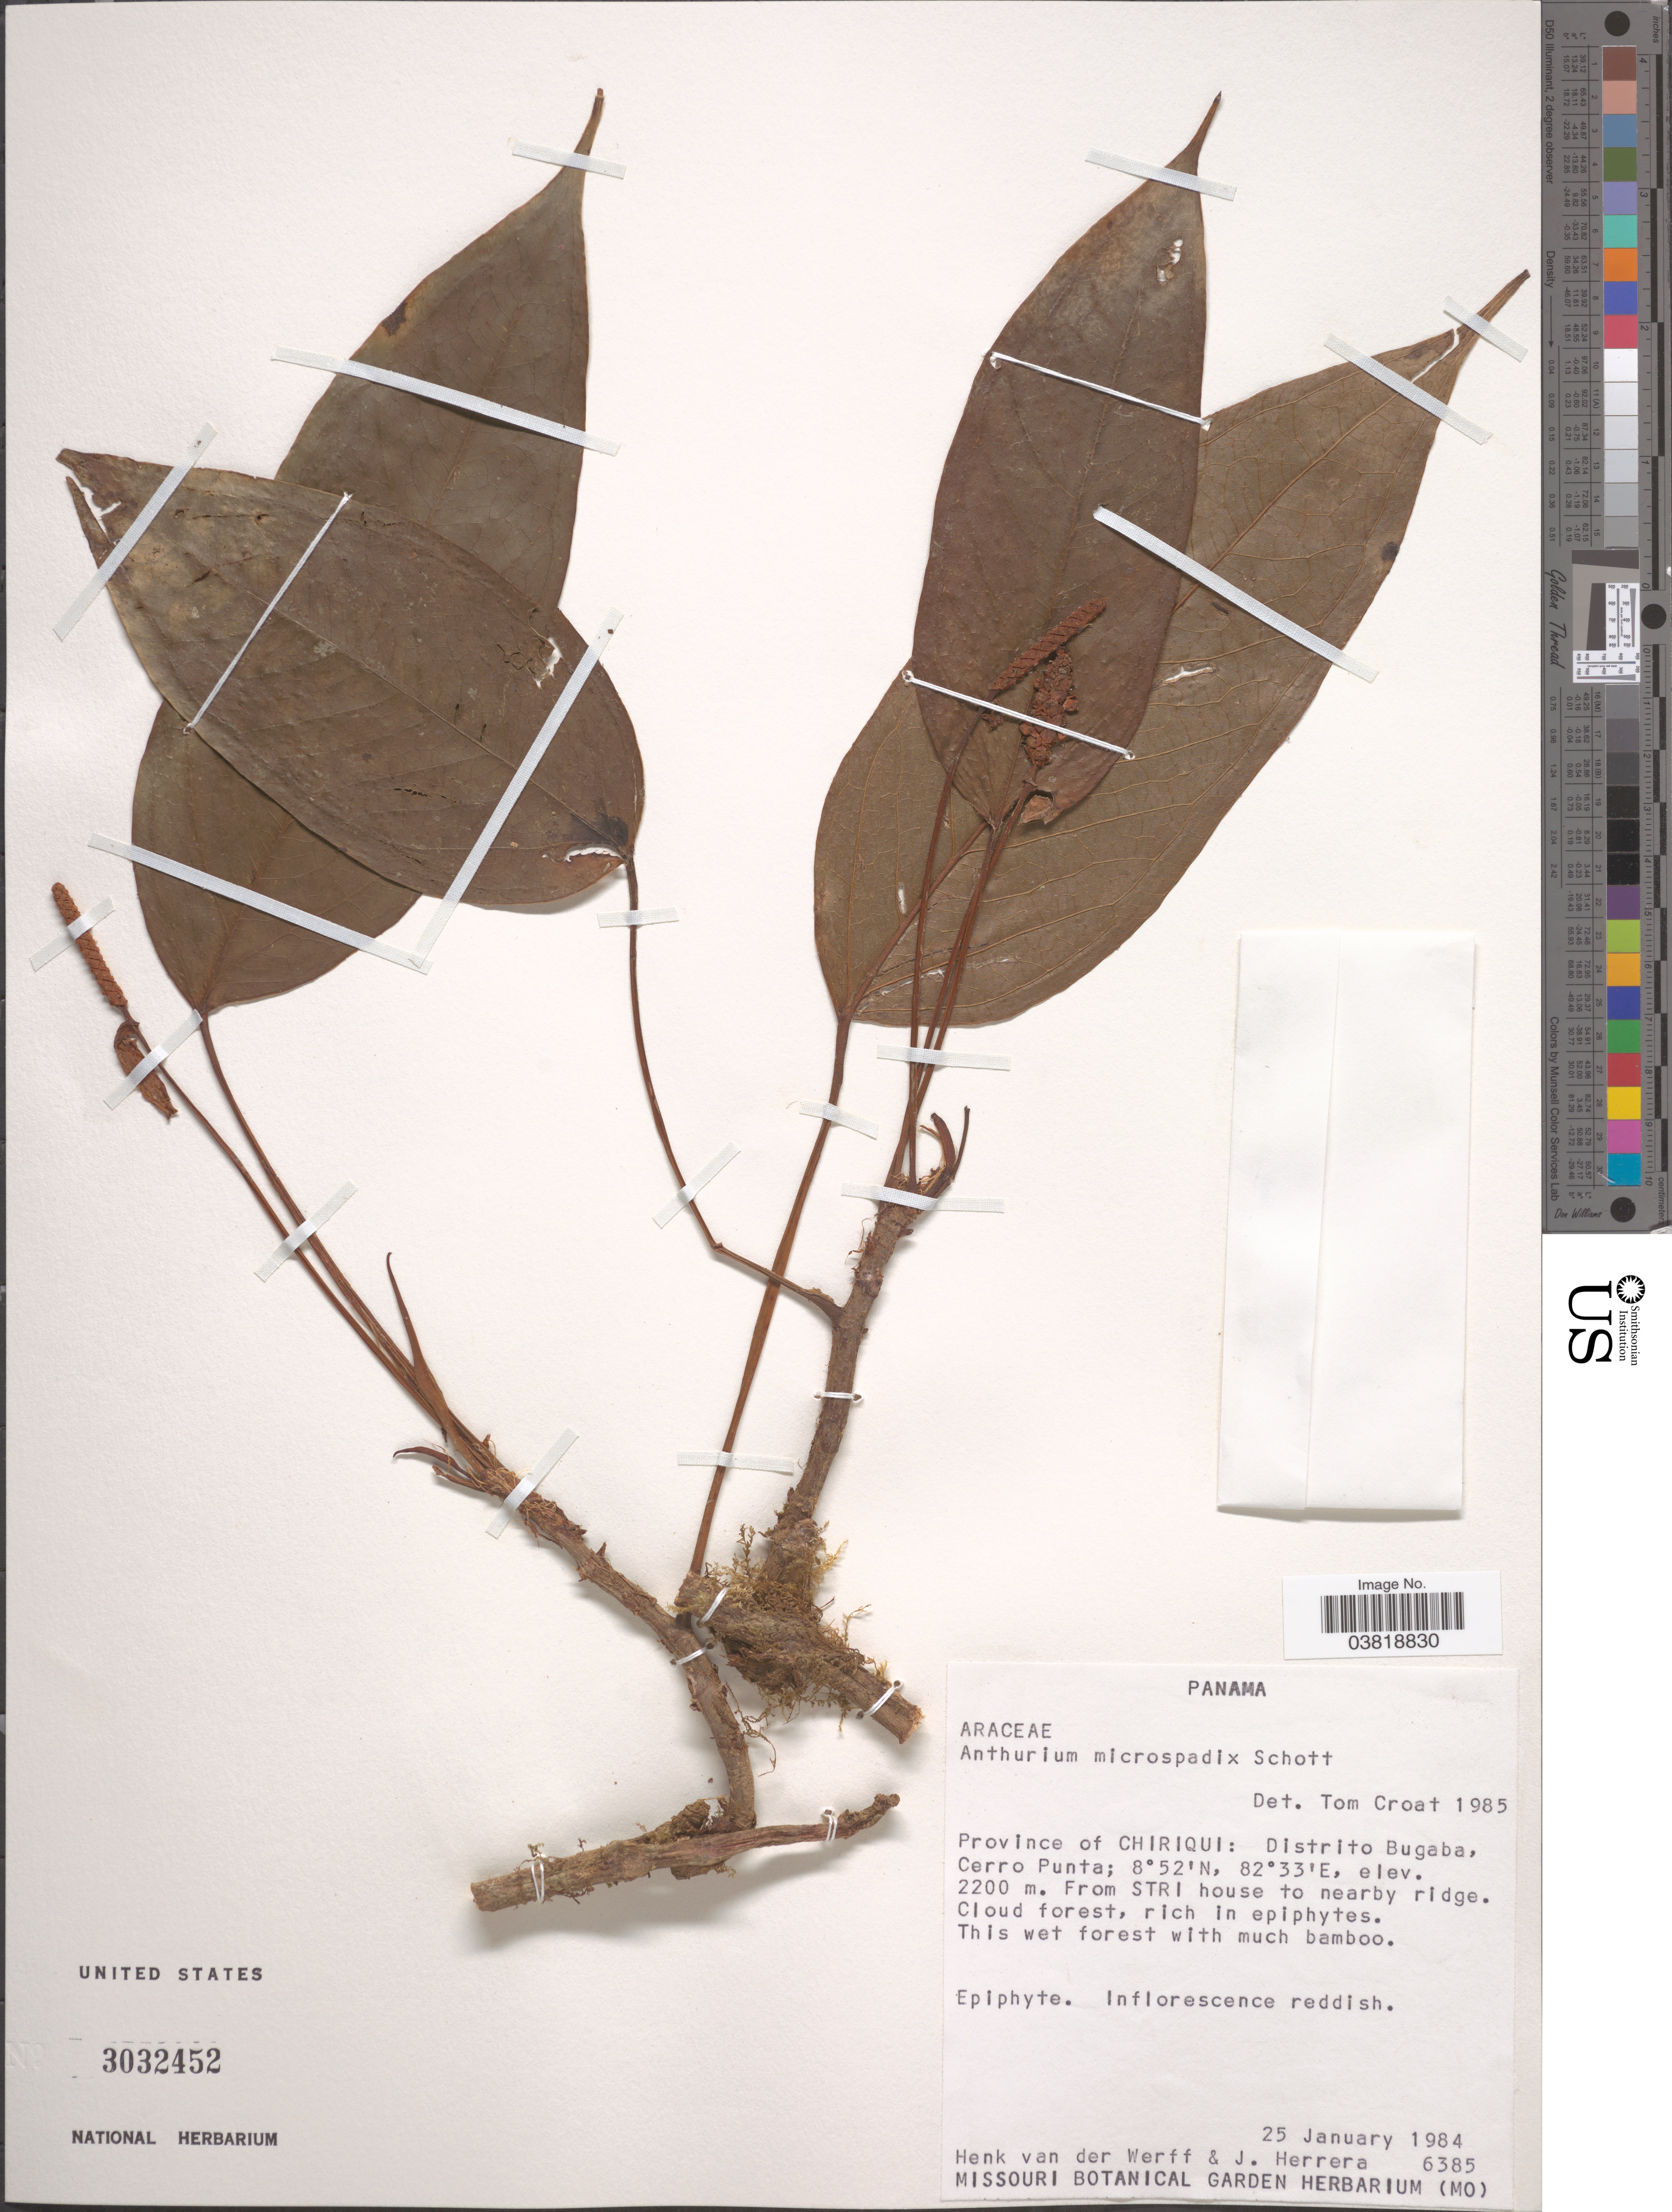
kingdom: Plantae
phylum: Tracheophyta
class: Liliopsida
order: Alismatales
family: Araceae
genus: Anthurium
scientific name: Anthurium microspadix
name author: Schott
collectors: H. van der Werff & J. Herrera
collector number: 6385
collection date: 1984-01-25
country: Panama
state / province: Chiriqui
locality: Distrito Bugaba, Cerro Punta. From STRI house to nearby ridge.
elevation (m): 2200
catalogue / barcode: US 3032452